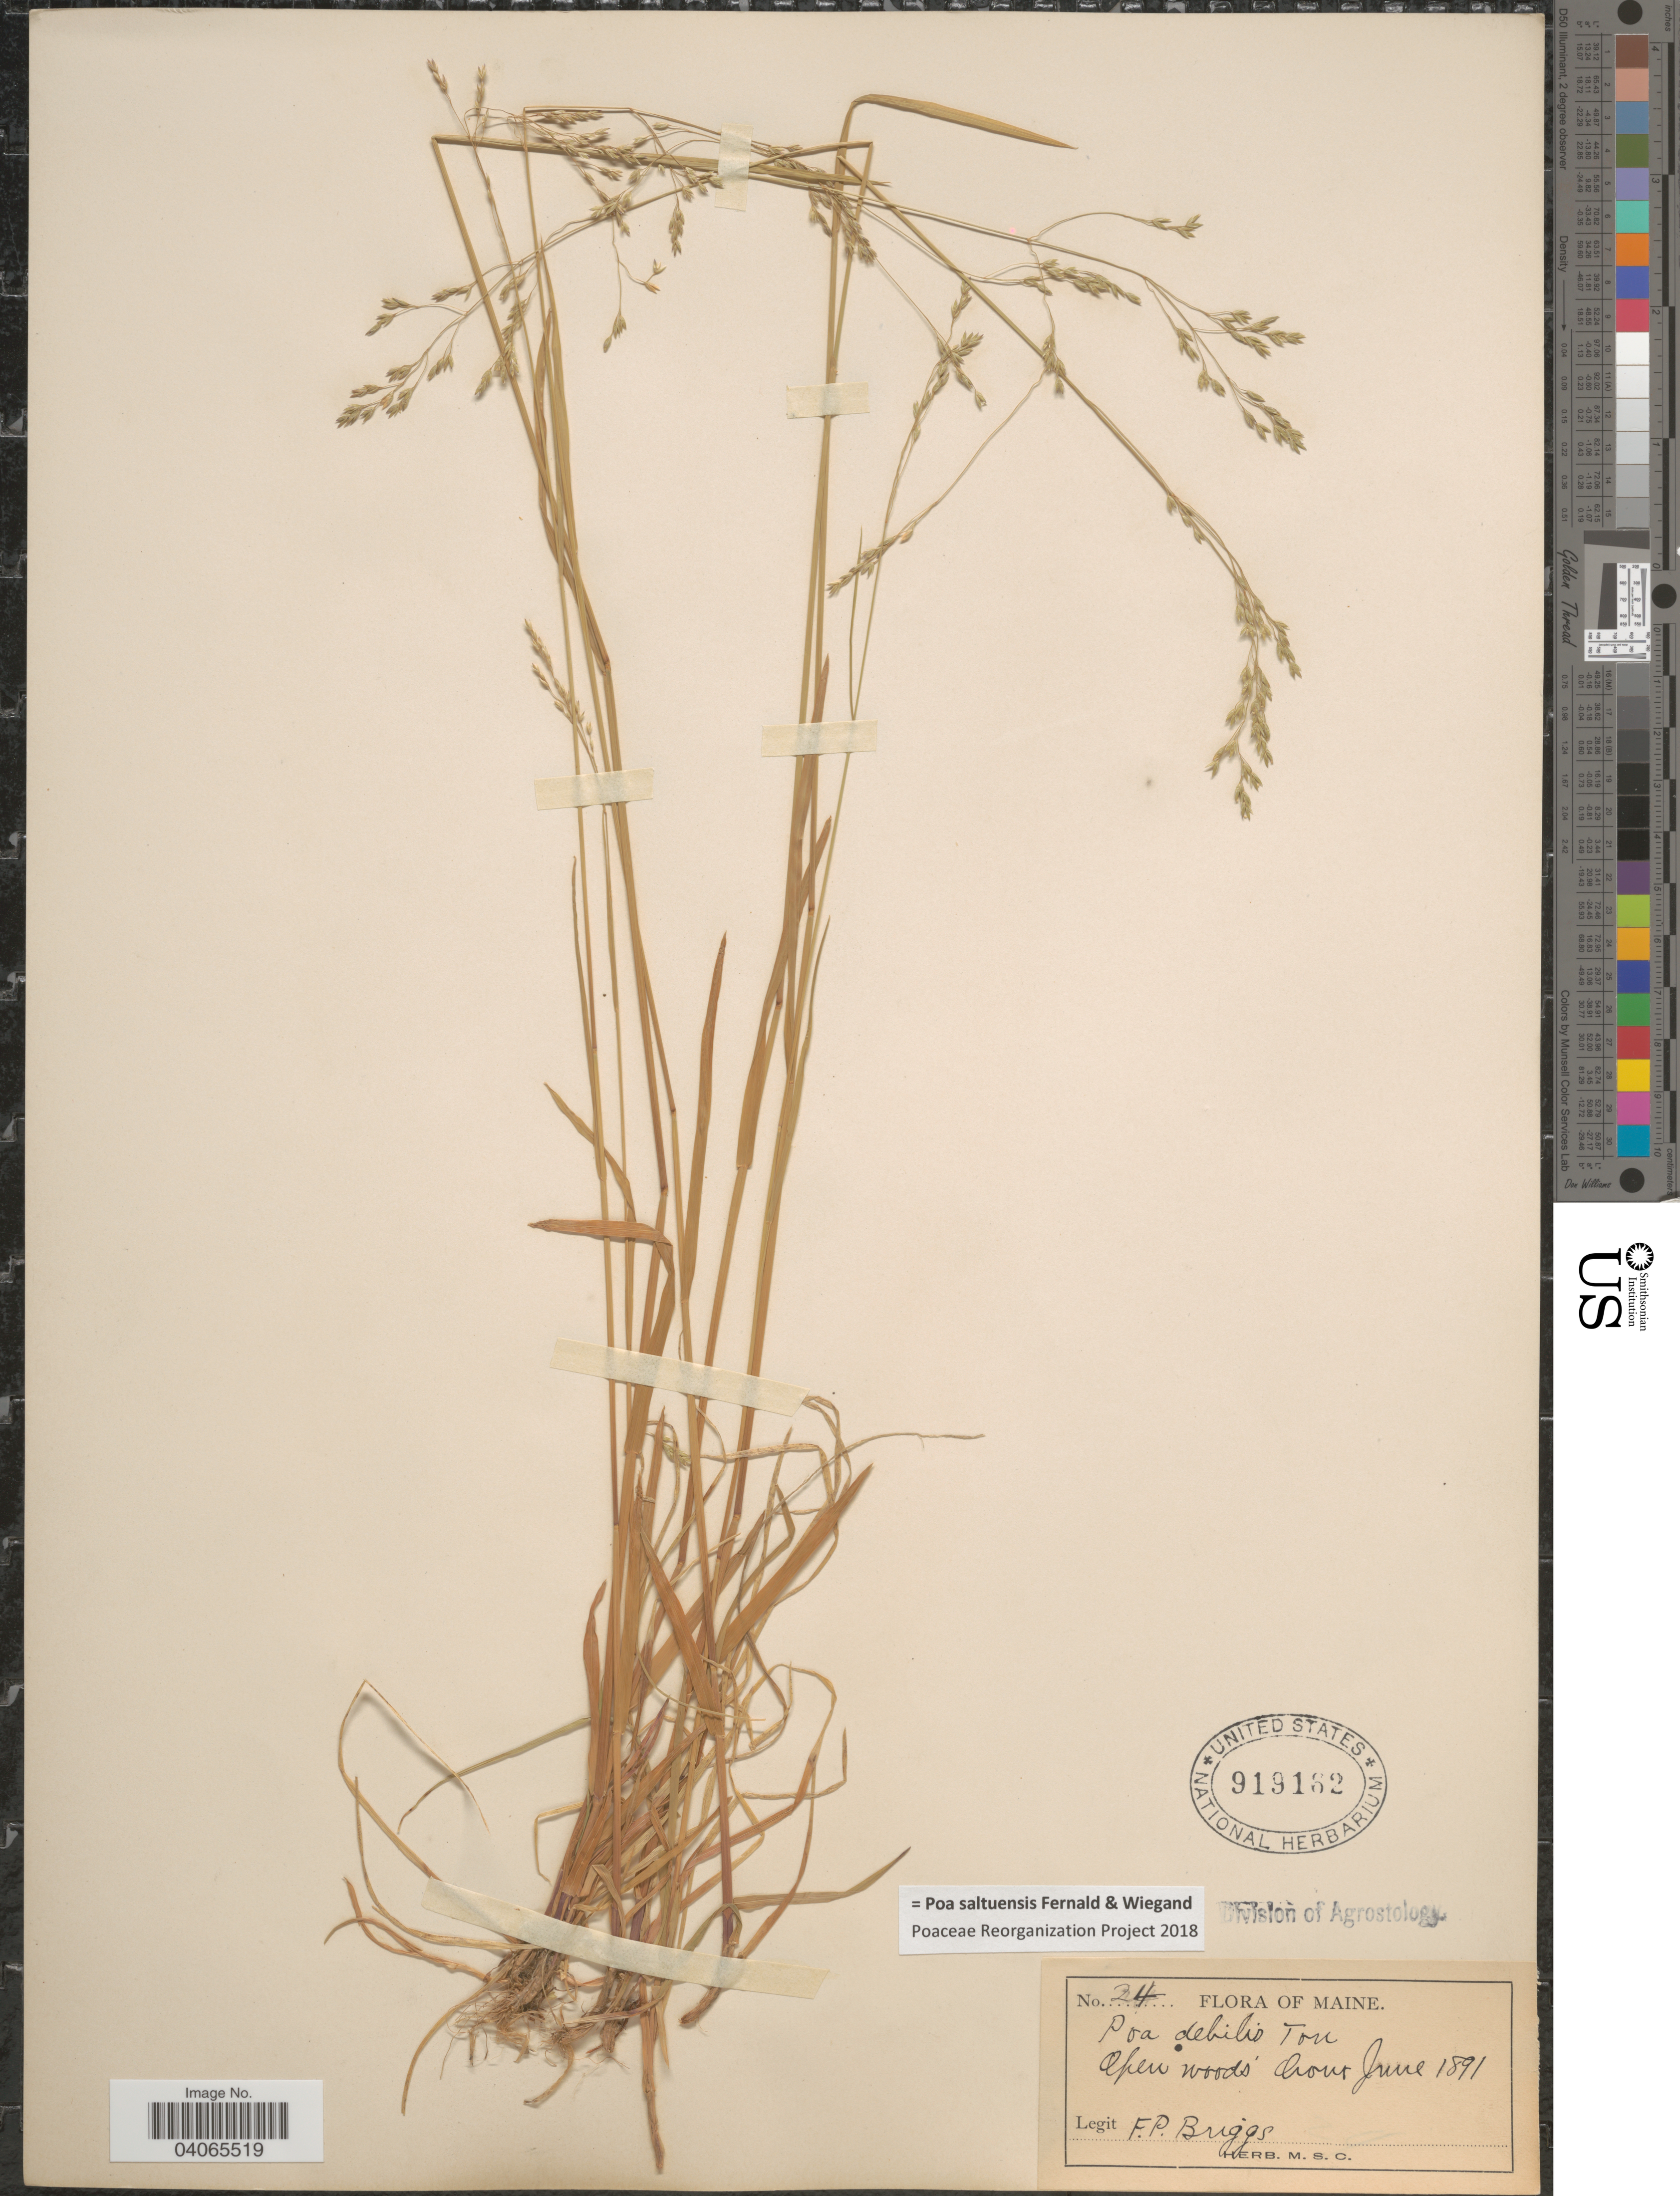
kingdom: Plantae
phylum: Tracheophyta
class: Liliopsida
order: Poales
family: Poaceae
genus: Poa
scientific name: Poa saltuensis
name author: Fernald & Wiegand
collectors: F. Briggs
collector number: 24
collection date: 1891-06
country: United States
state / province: Maine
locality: Open woods. Orono.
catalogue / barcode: US 919162